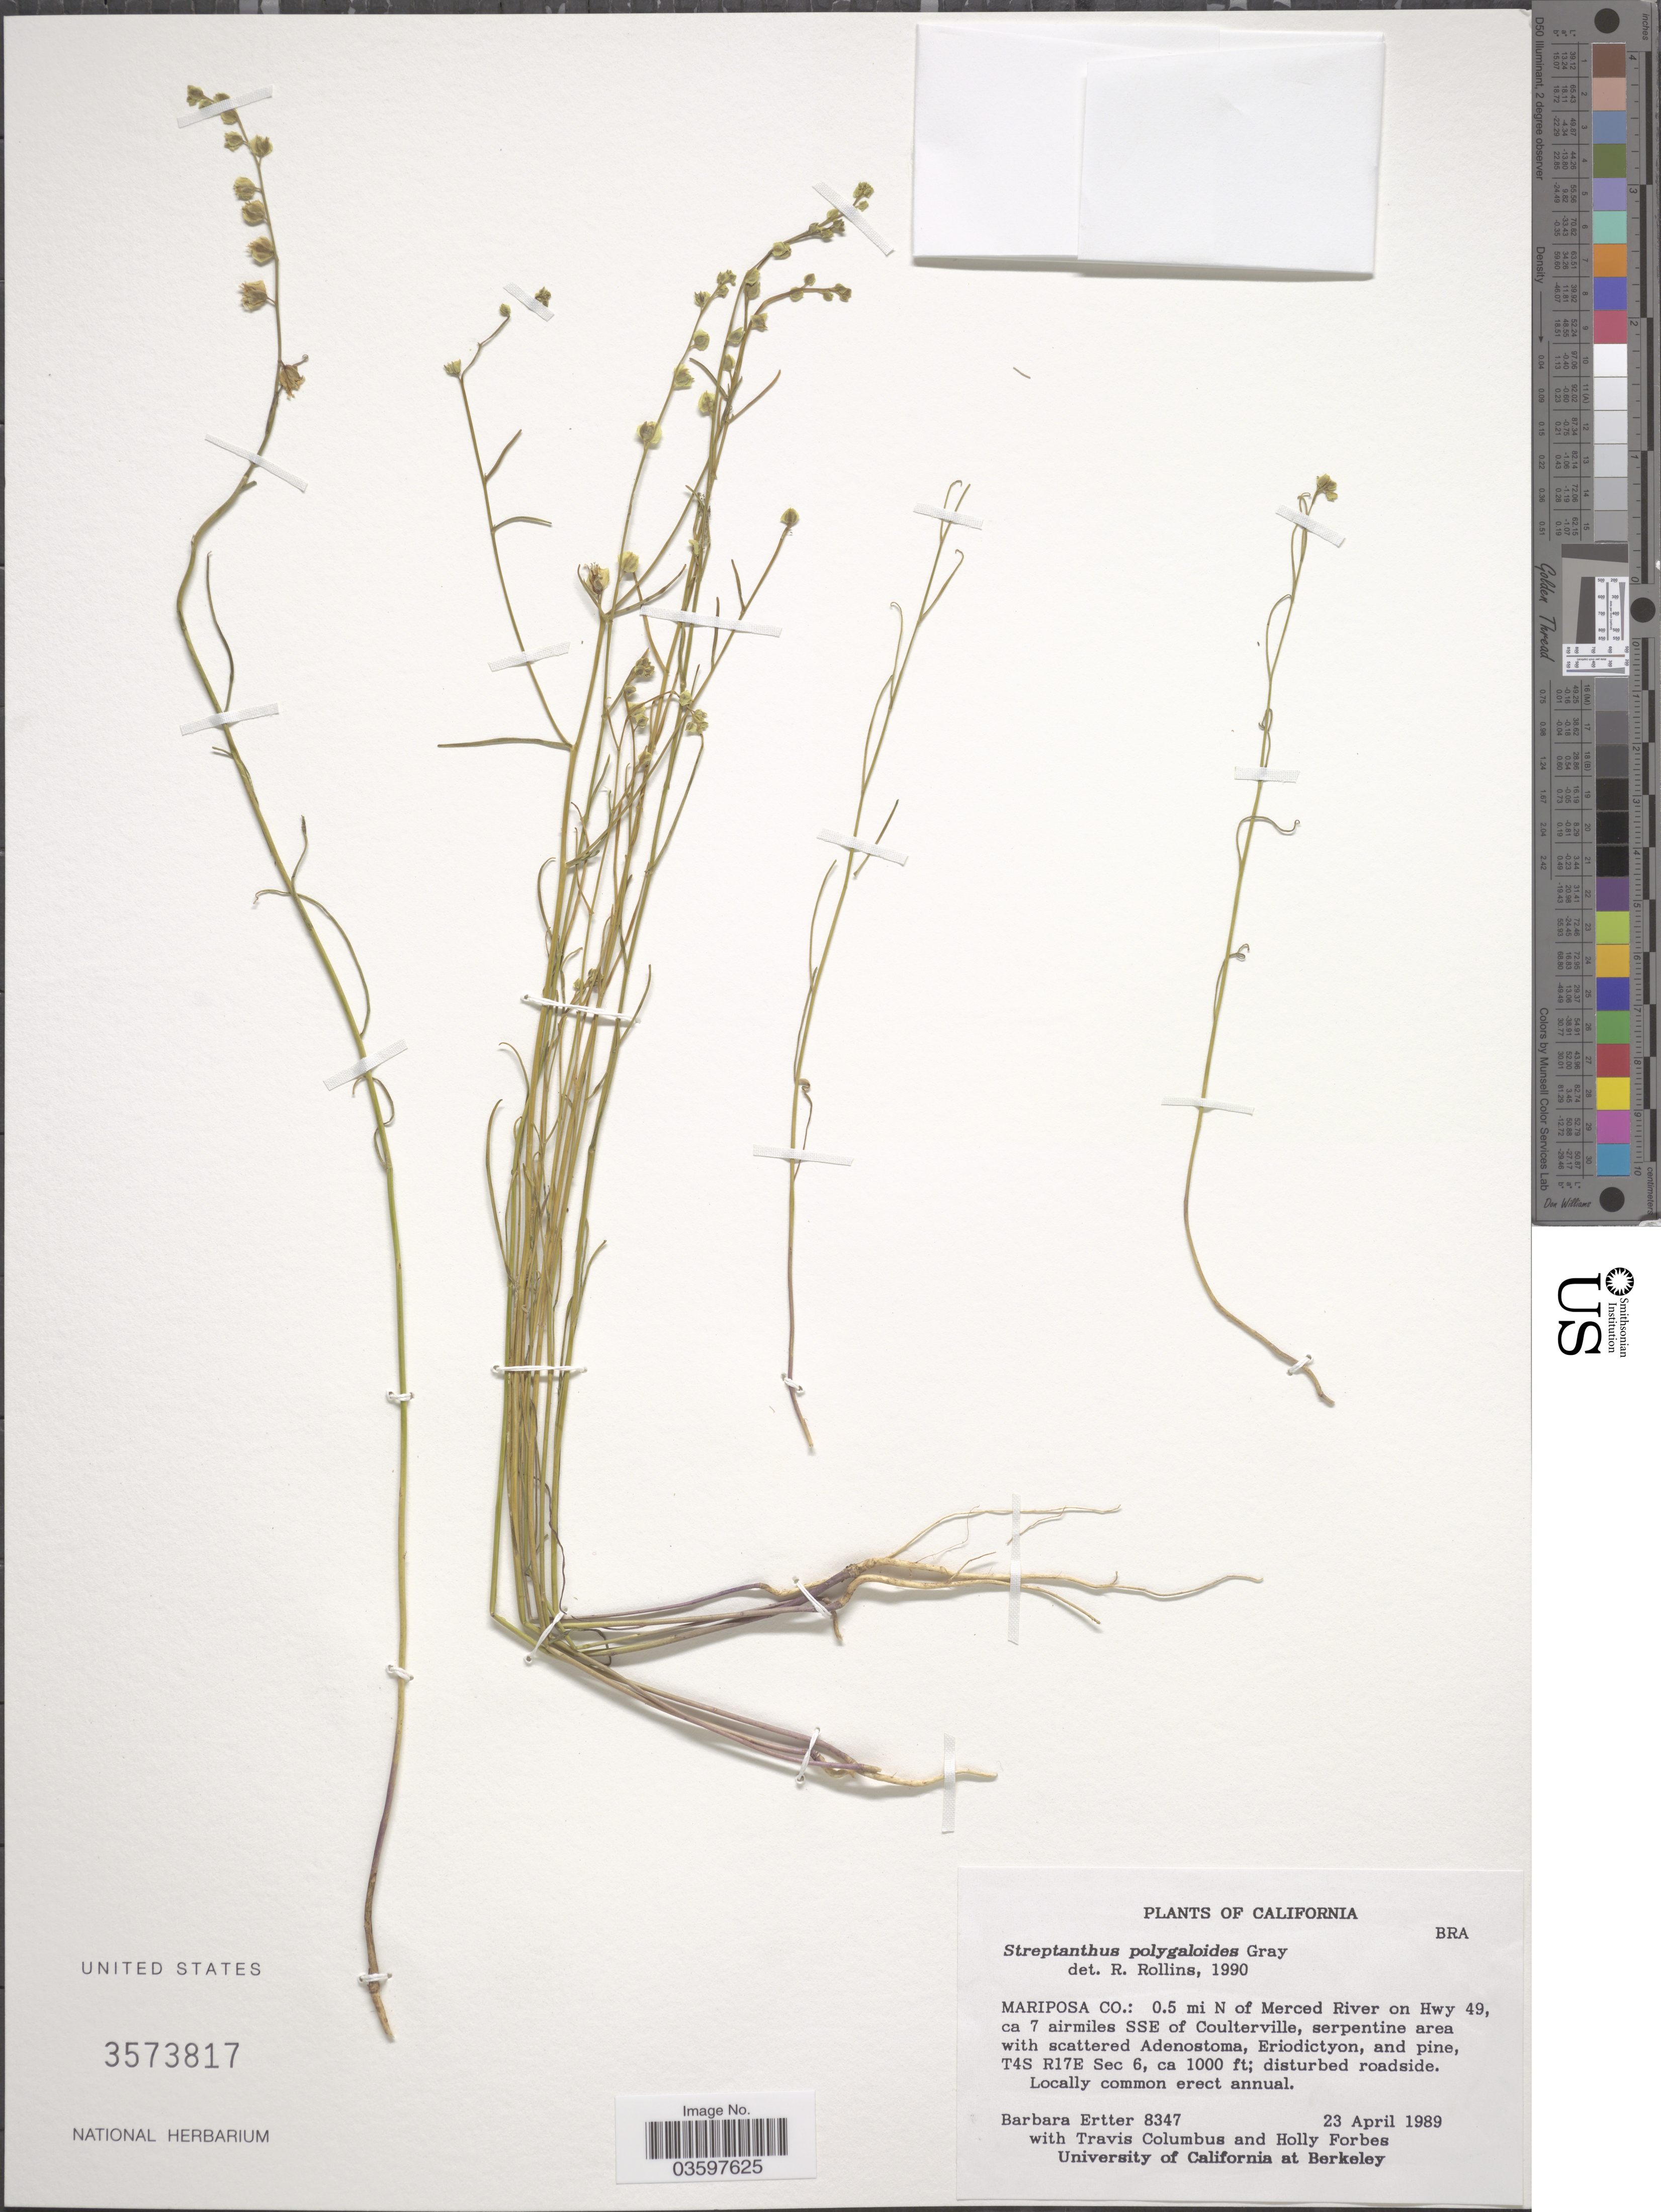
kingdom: Plantae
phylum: Tracheophyta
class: Magnoliopsida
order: Brassicales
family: Brassicaceae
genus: Streptanthus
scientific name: Streptanthus polygaloides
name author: A. Gray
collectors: B. Ertter, T. Columbus & H. Forbes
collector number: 8347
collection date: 1989-04-23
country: United States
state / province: California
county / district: Mariposa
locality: Mariposa Co.: 0.5 mi N of Merced River on Hwy 49, ca 7 airmiles SSE of Coulterville, T4S R17E Sec 6.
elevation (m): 305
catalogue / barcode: US 3573817